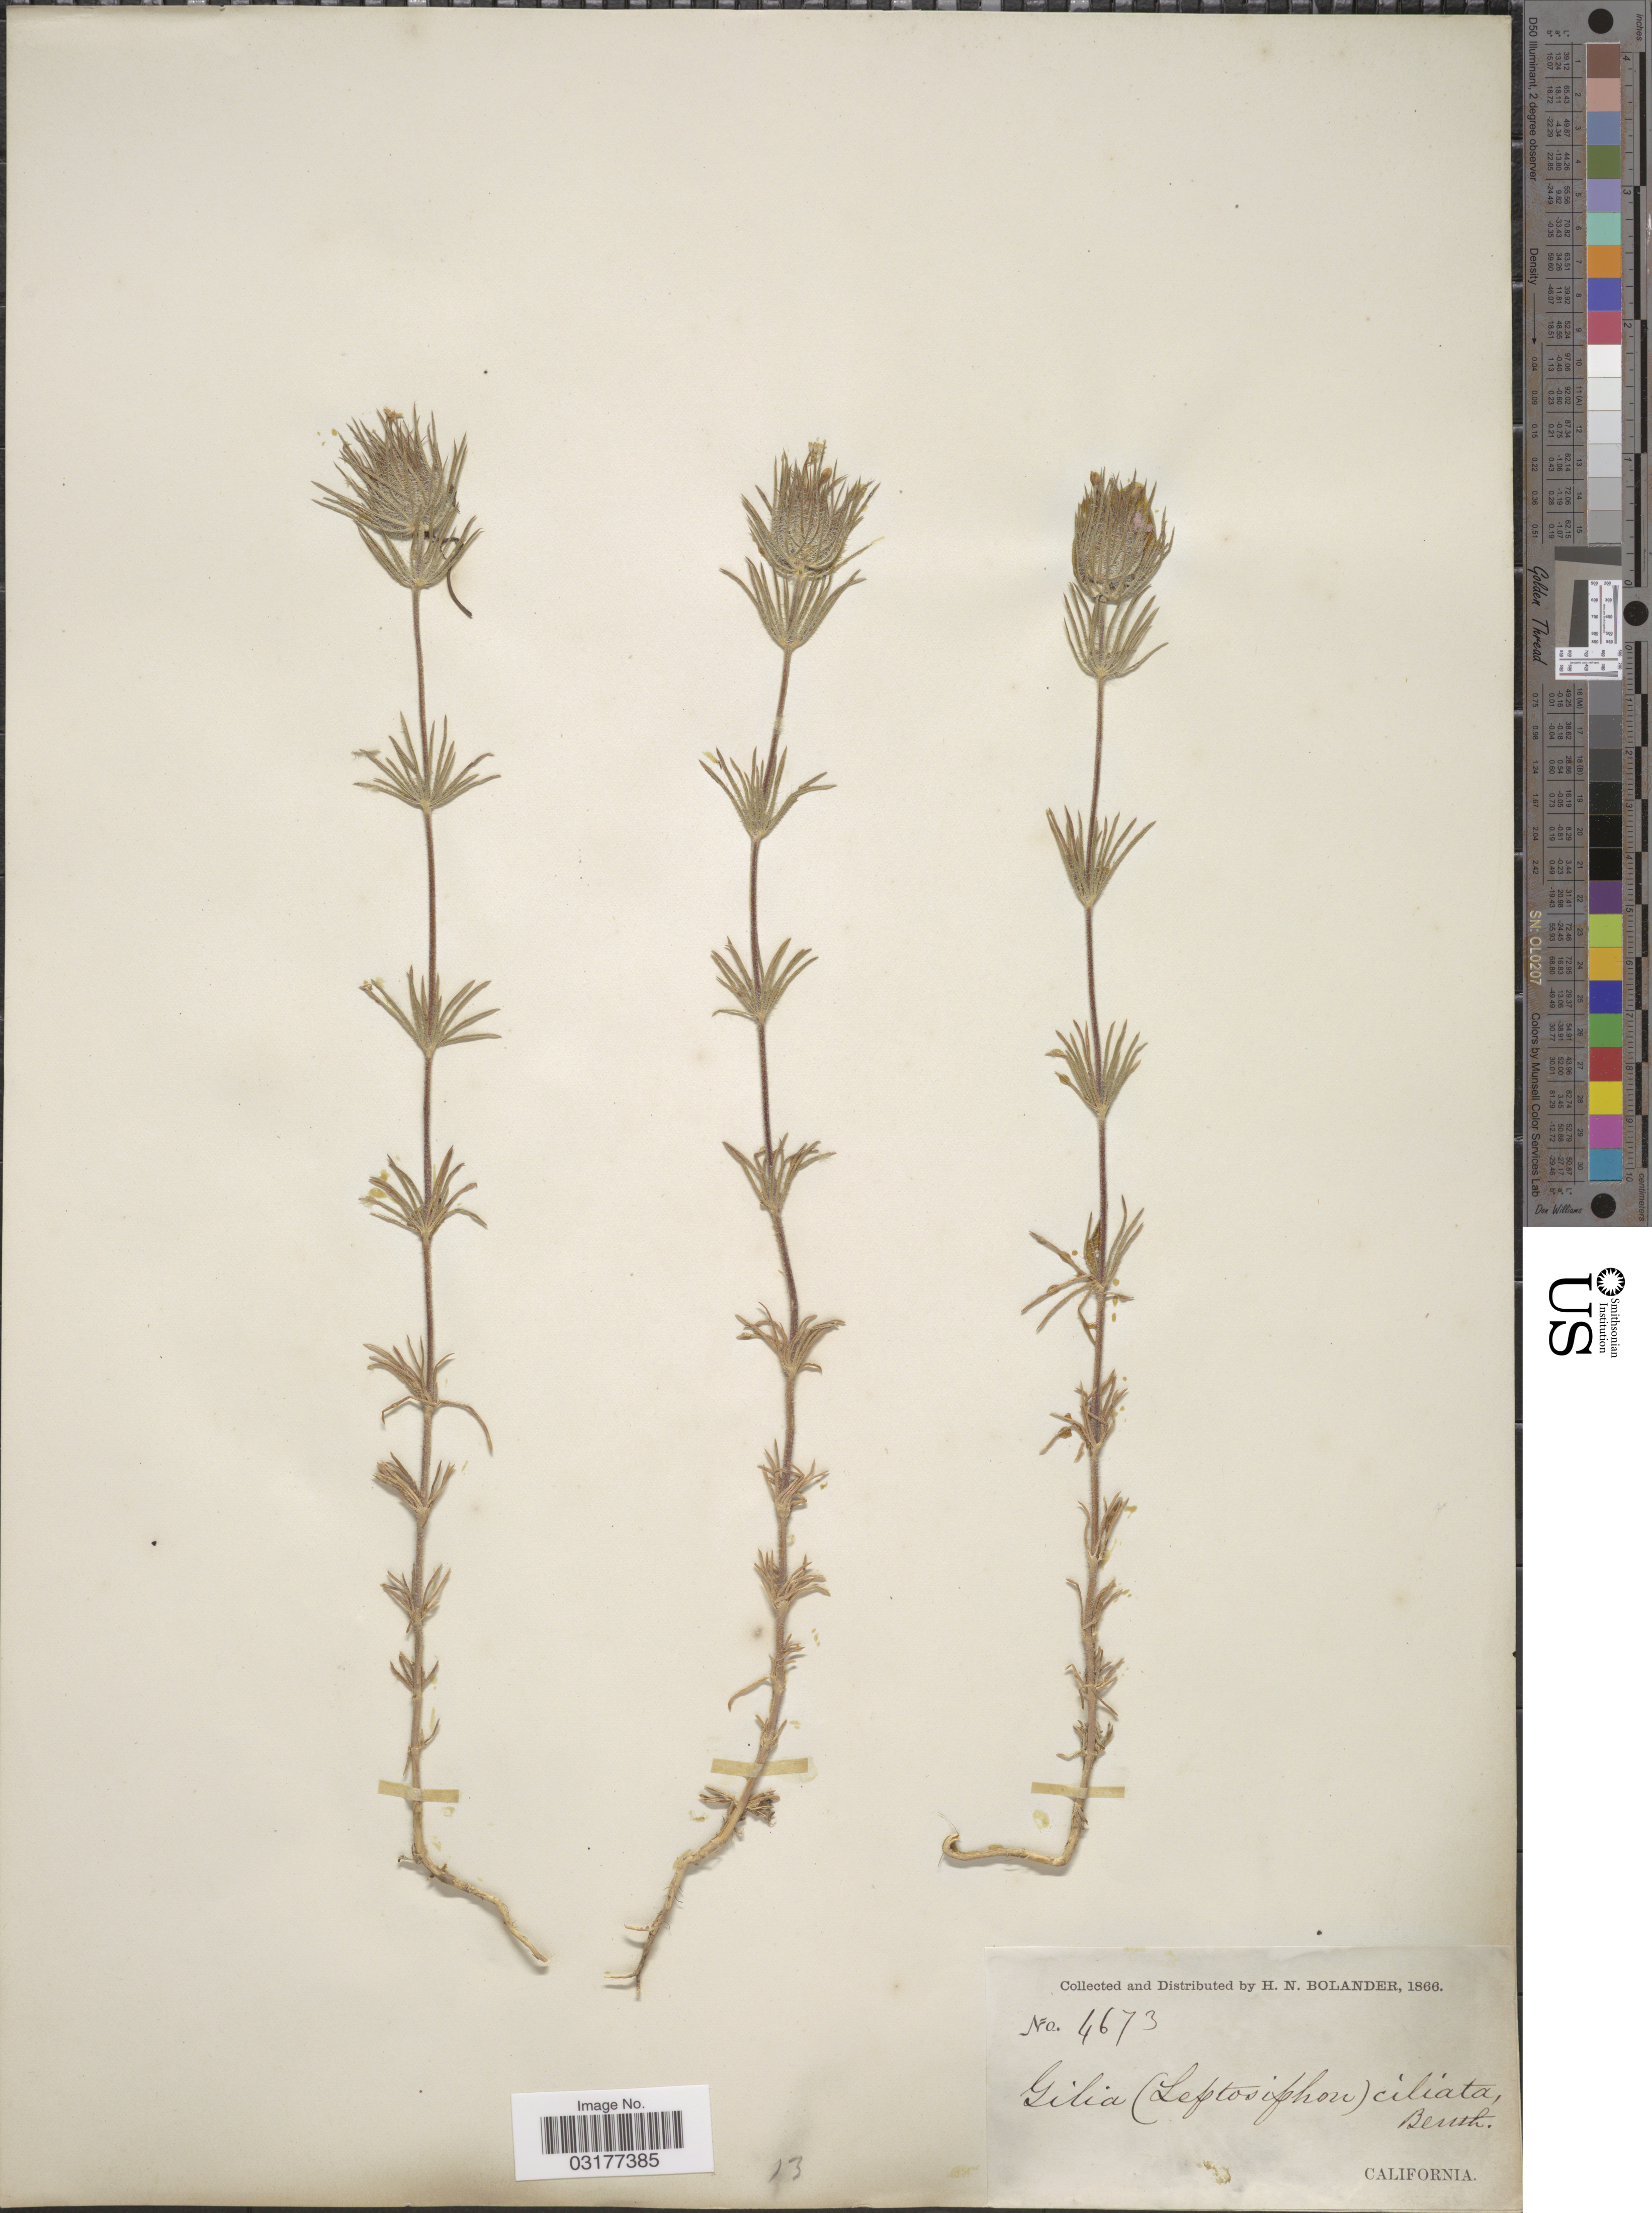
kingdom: Plantae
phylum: Tracheophyta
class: Magnoliopsida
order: Ericales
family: Polemoniaceae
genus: Leptosiphon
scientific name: Leptosiphon ciliatus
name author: (Benth.) Jeps.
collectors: H. Bolander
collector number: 4673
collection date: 1866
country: United States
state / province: California